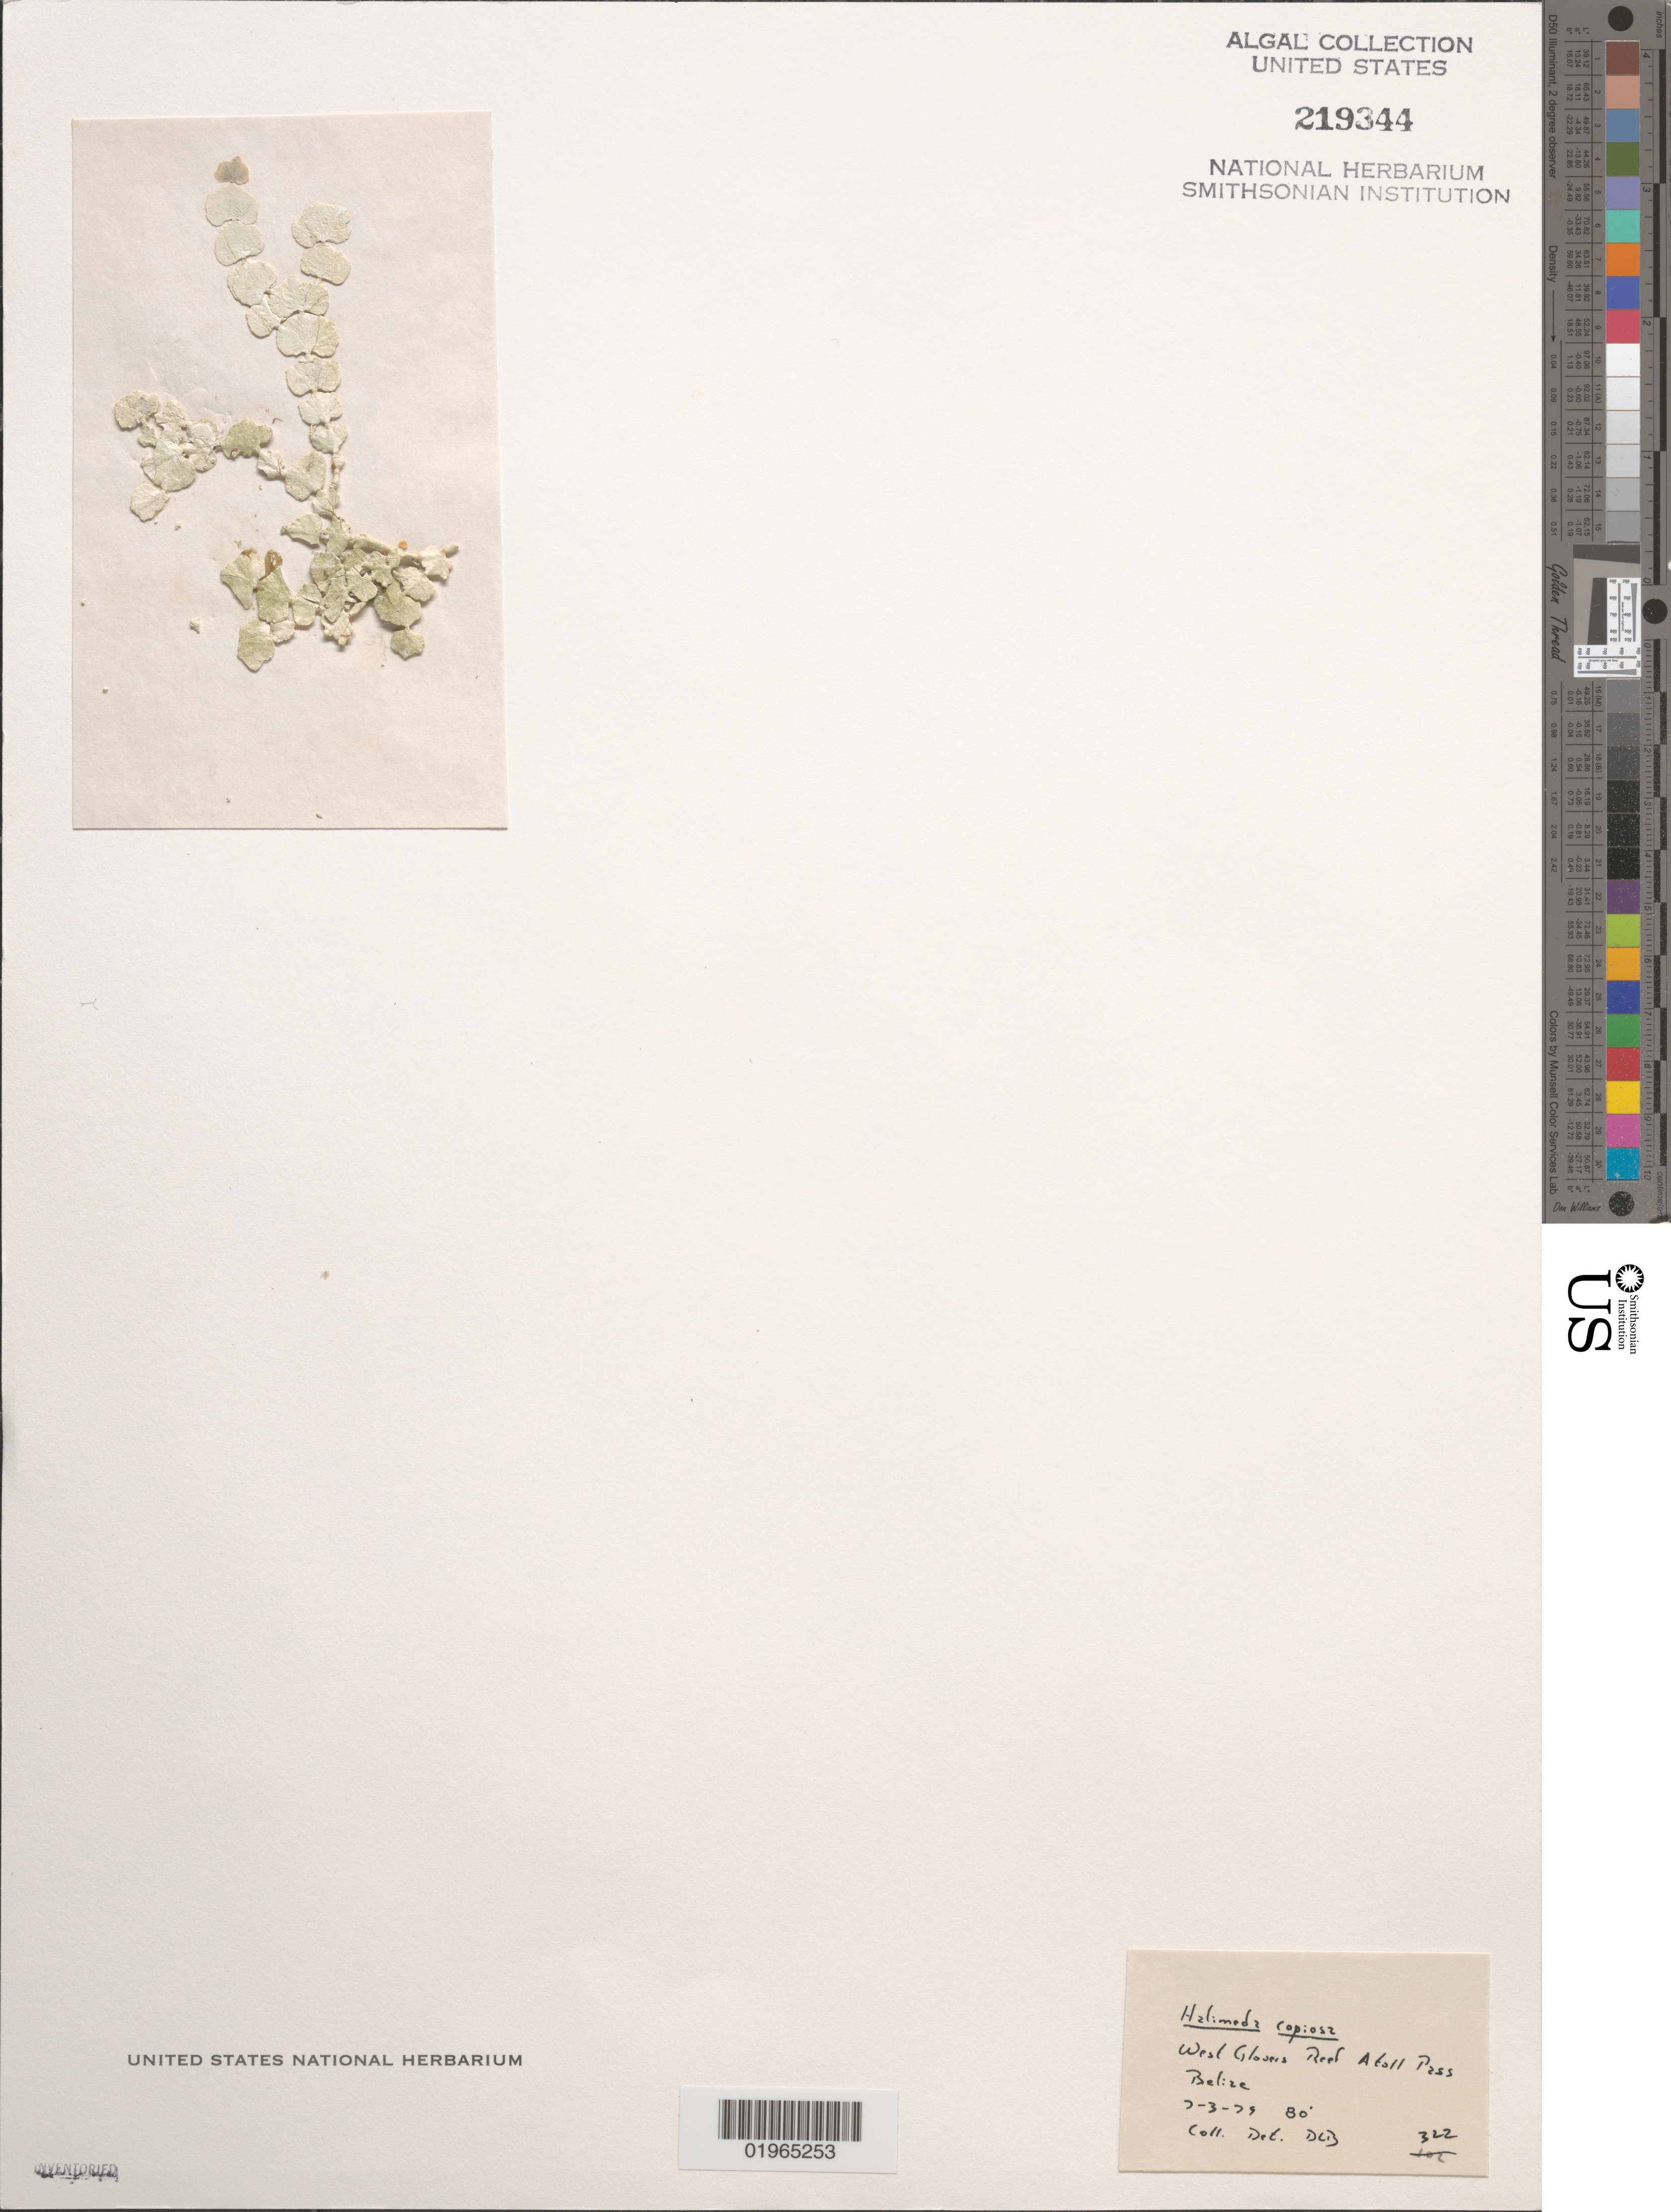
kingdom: Plantae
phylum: Chlorophyta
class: Ulvophyceae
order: Bryopsidales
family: Halimedaceae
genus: Halimeda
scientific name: Halimeda copiosa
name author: Goreau & E.A. Graham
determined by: Ballantine, D. L.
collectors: D.L. Ballantine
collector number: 322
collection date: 1979-07-03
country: Belize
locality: West Glovers Reef Atoll Pass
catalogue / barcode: US 219344